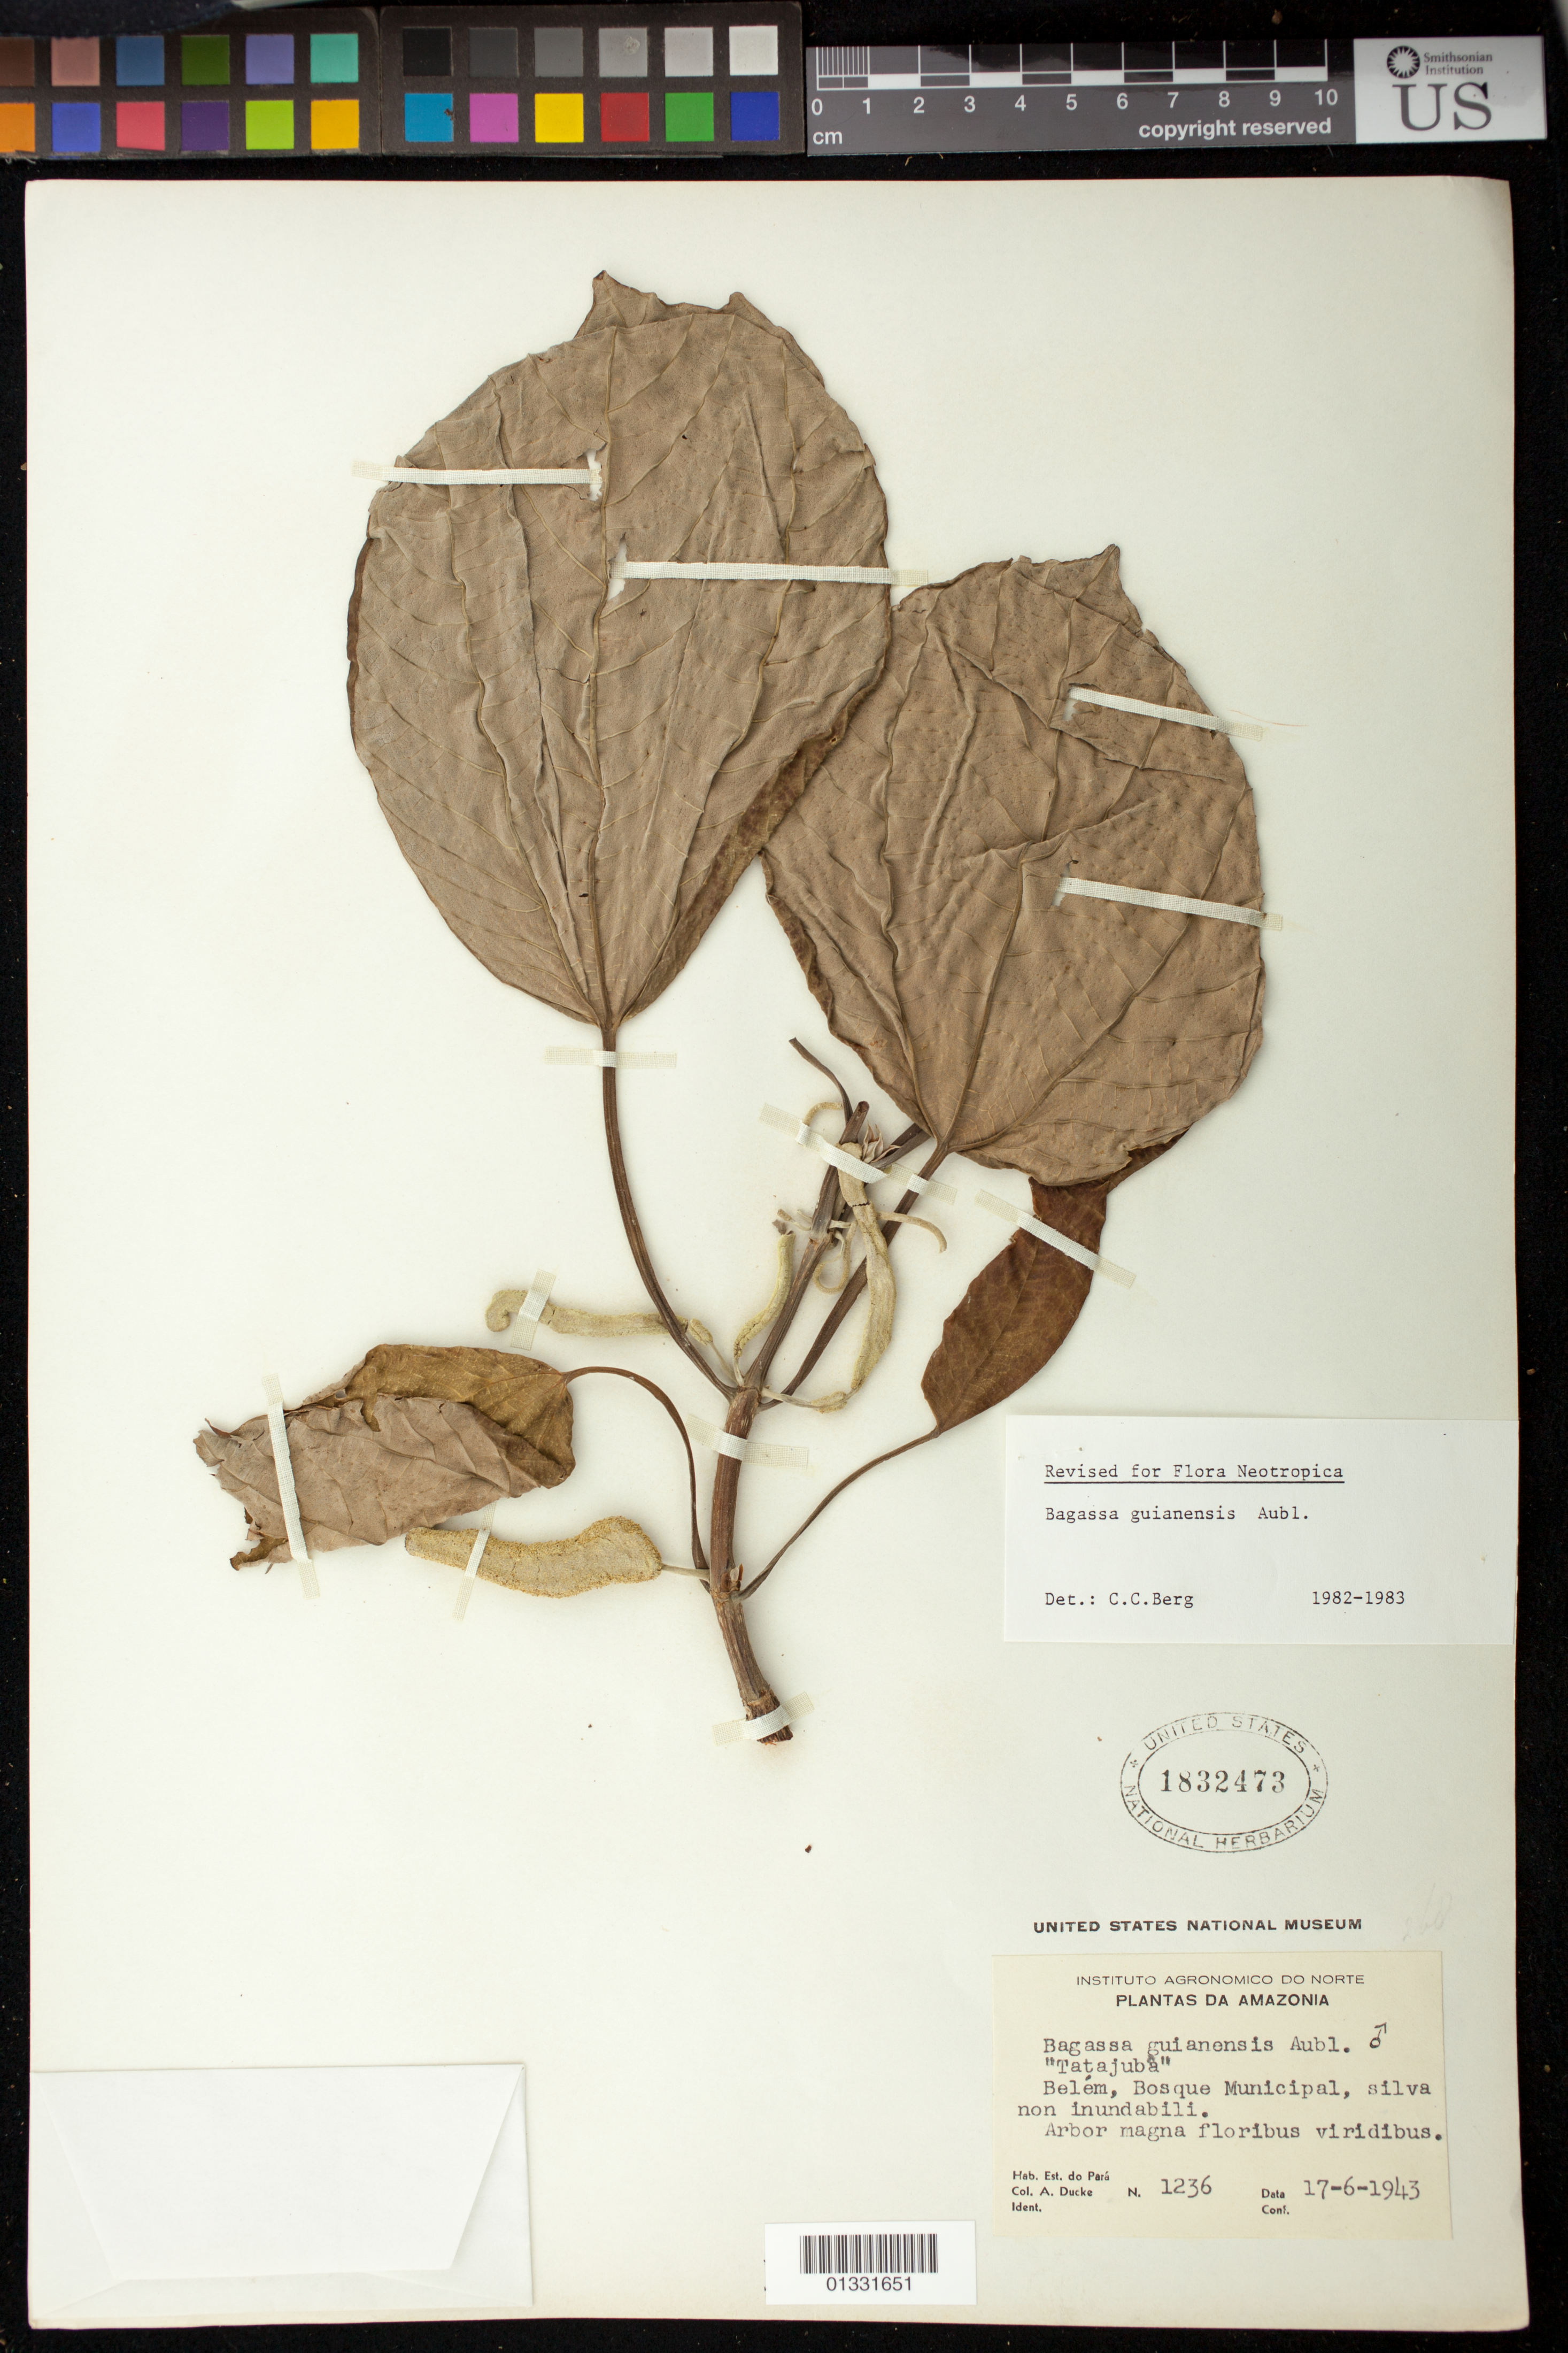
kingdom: Plantae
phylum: Tracheophyta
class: Magnoliopsida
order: Rosales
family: Moraceae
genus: Bagassa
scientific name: Bagassa guianensis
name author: Aubl.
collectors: A. Ducke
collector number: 1236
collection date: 1943-06-17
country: Brazil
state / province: Pará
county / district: Belém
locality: Bosque Municipal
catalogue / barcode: US 1832473